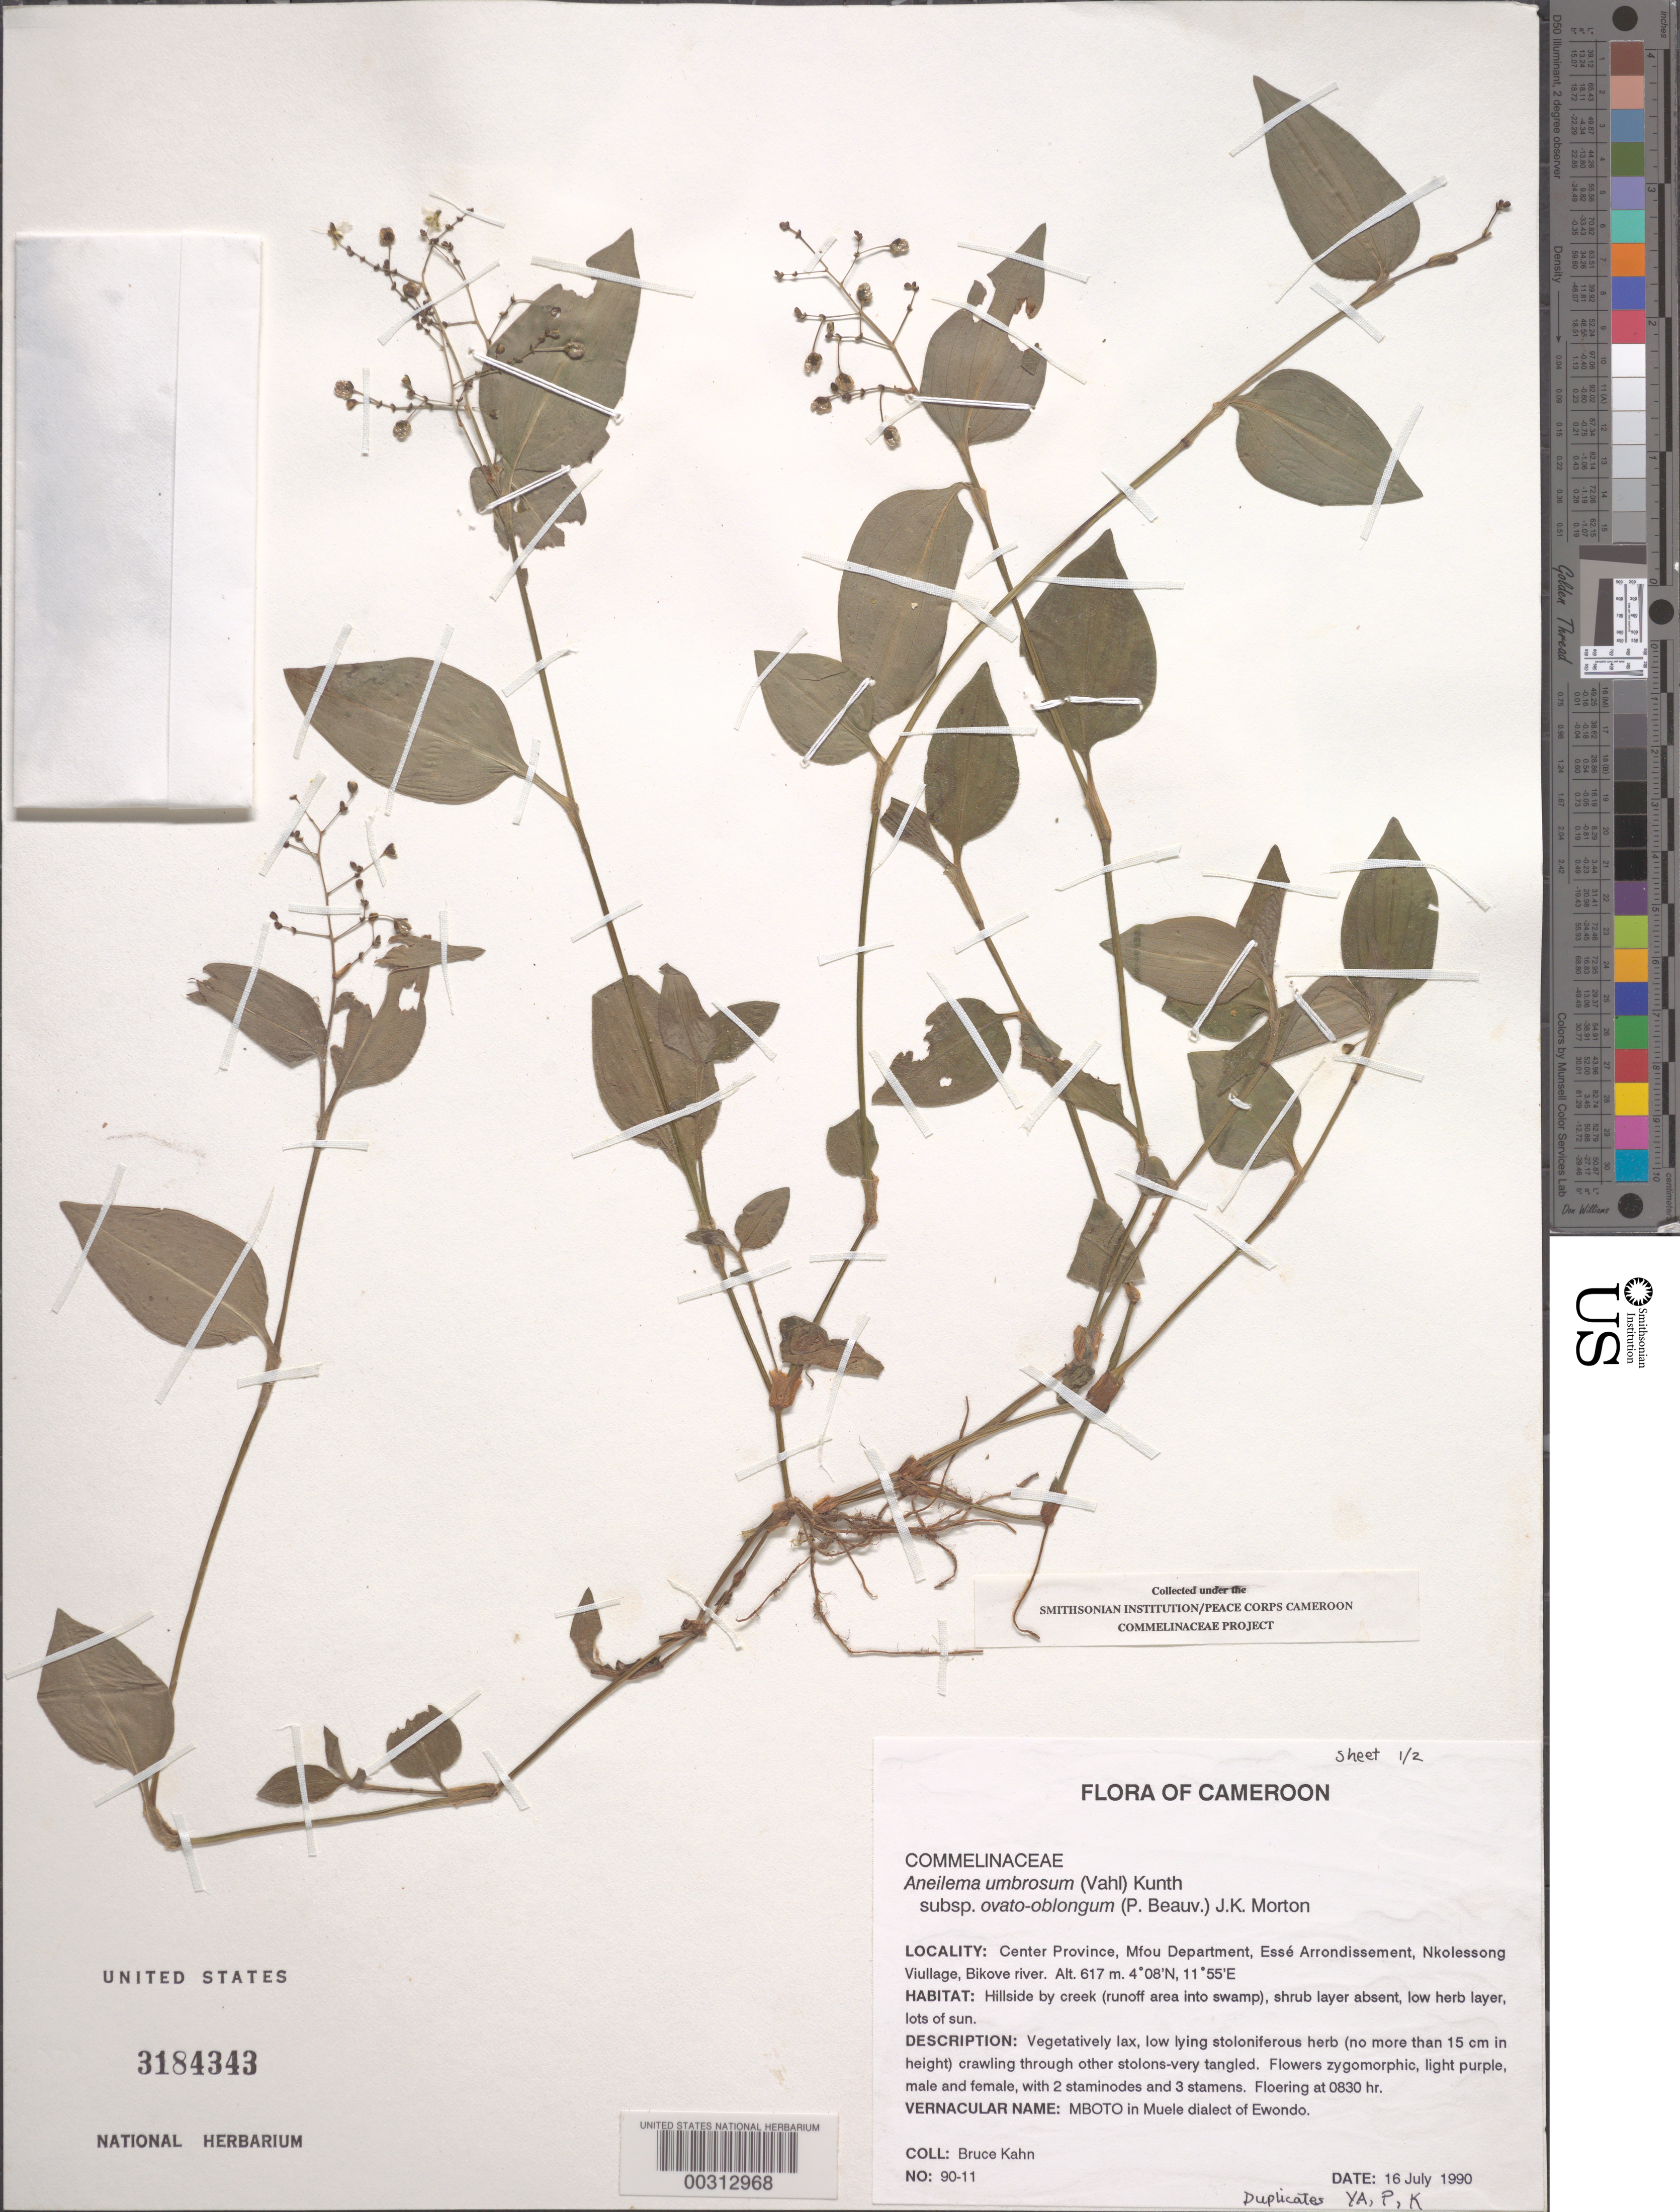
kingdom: Plantae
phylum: Tracheophyta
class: Liliopsida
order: Commelinales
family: Commelinaceae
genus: Aneilema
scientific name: Aneilema umbrosum subsp. ovato-oblongum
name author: (P. Beauv.) J.K. Morton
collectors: B. Kahn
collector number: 90-11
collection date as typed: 16 Jul 1990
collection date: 1990-07-16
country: Cameroon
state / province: Centre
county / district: Méfou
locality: Esse arrondissement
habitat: Hillside by creek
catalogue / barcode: US 3184343